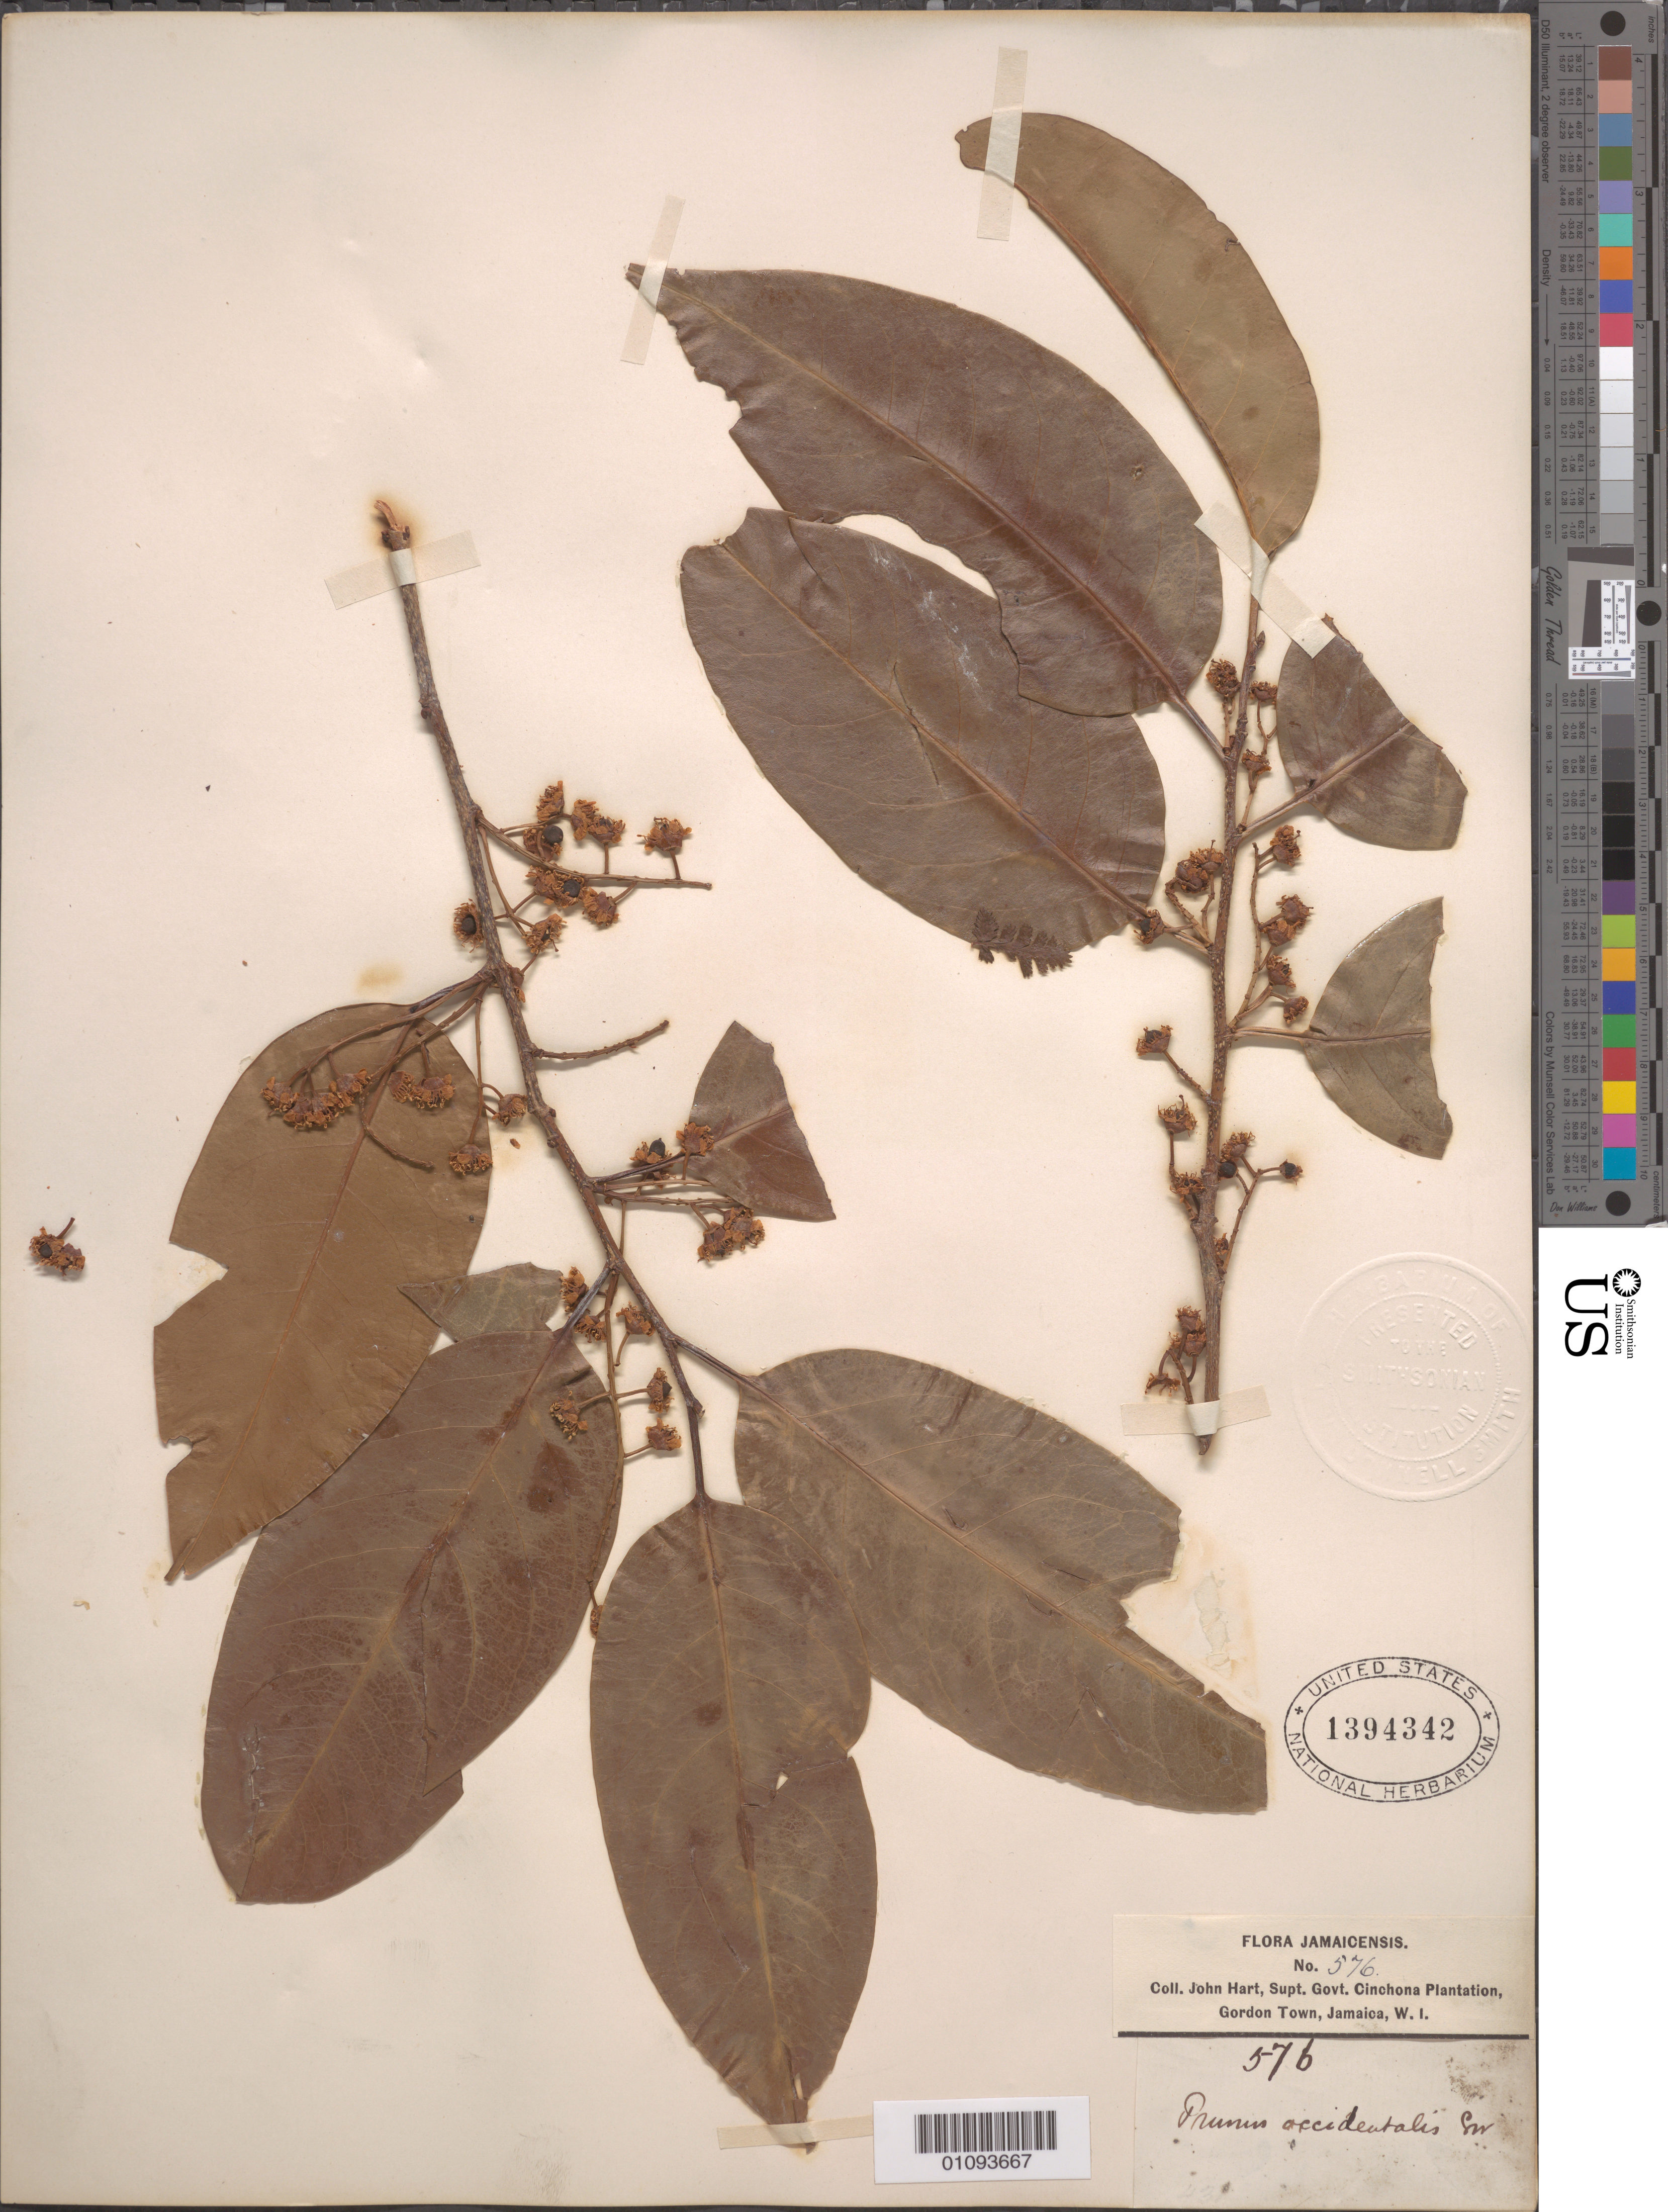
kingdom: Plantae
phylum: Tracheophyta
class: Magnoliopsida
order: Rosales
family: Rosaceae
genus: Prunus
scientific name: Prunus occidentalis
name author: Sw.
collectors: J. Hart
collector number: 576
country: Jamaica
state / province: Saint Andrew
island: Jamaica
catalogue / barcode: US 1394342